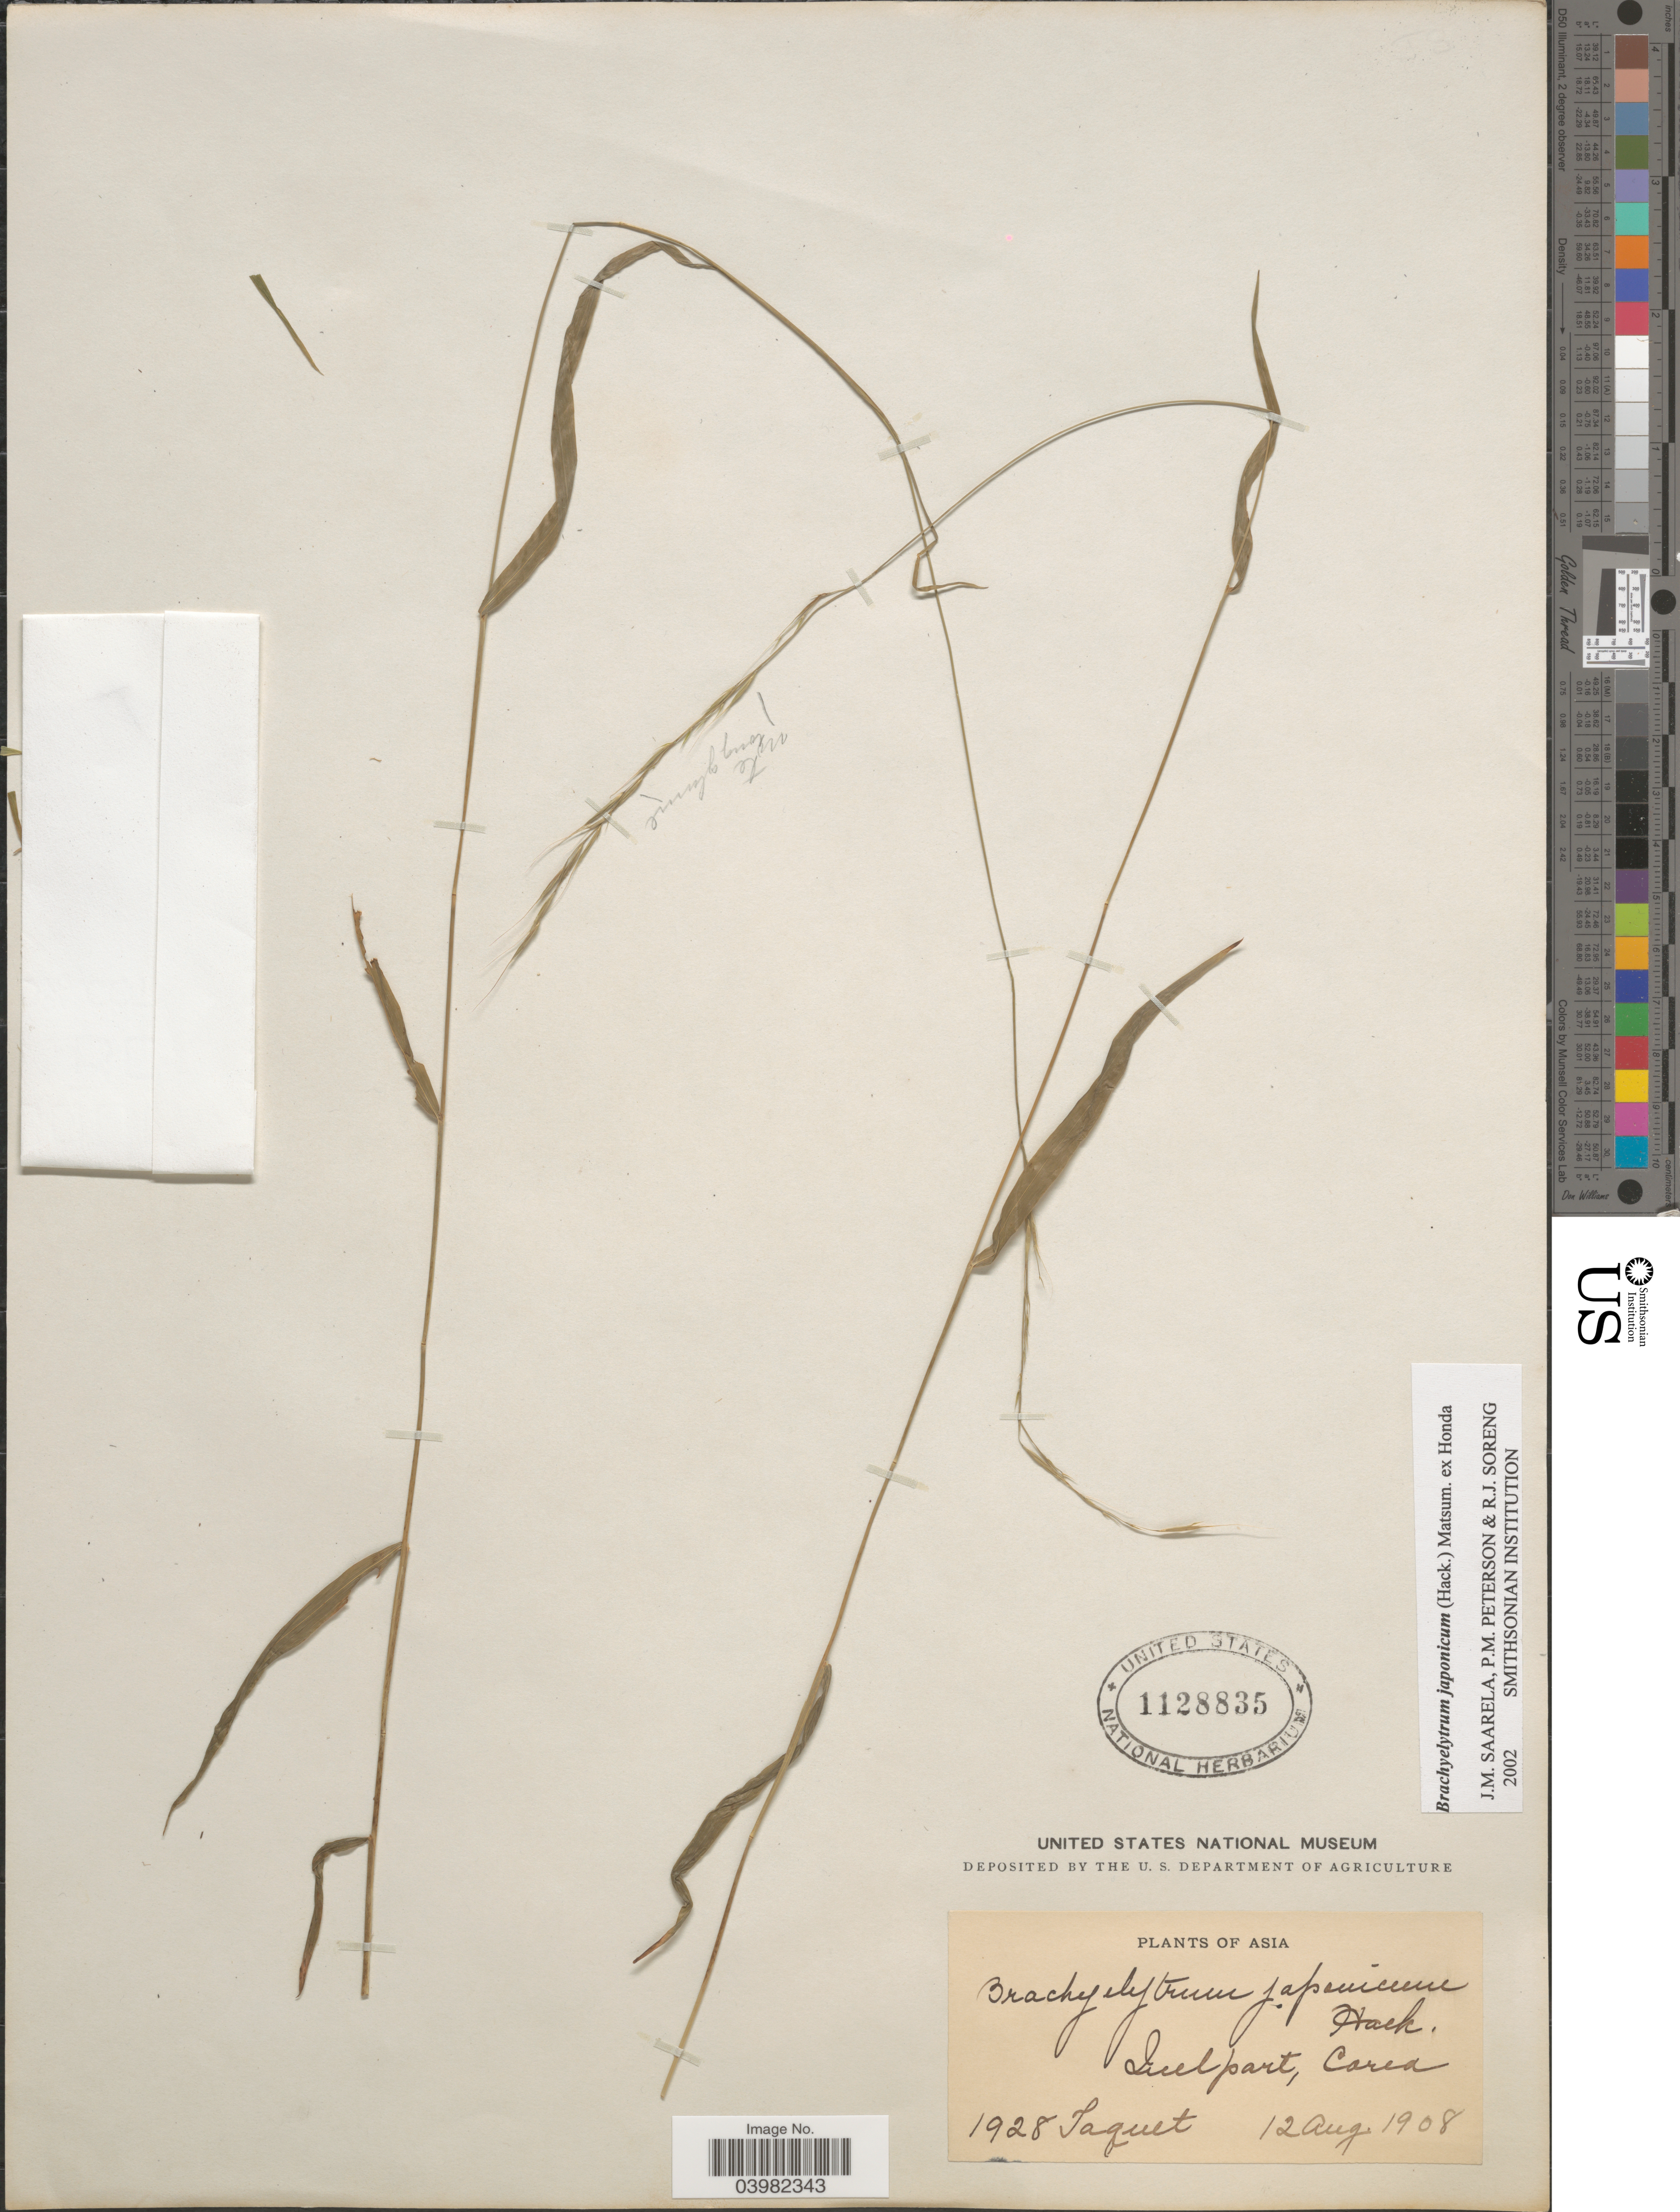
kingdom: Plantae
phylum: Tracheophyta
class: Liliopsida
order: Poales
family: Poaceae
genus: Brachyelytrum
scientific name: Brachyelytrum japonicum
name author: (Hack.) Matsum. ex Honda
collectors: Taquet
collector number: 1928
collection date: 1908-08-12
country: South Korea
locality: Quelpart, Corea.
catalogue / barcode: US 1128835